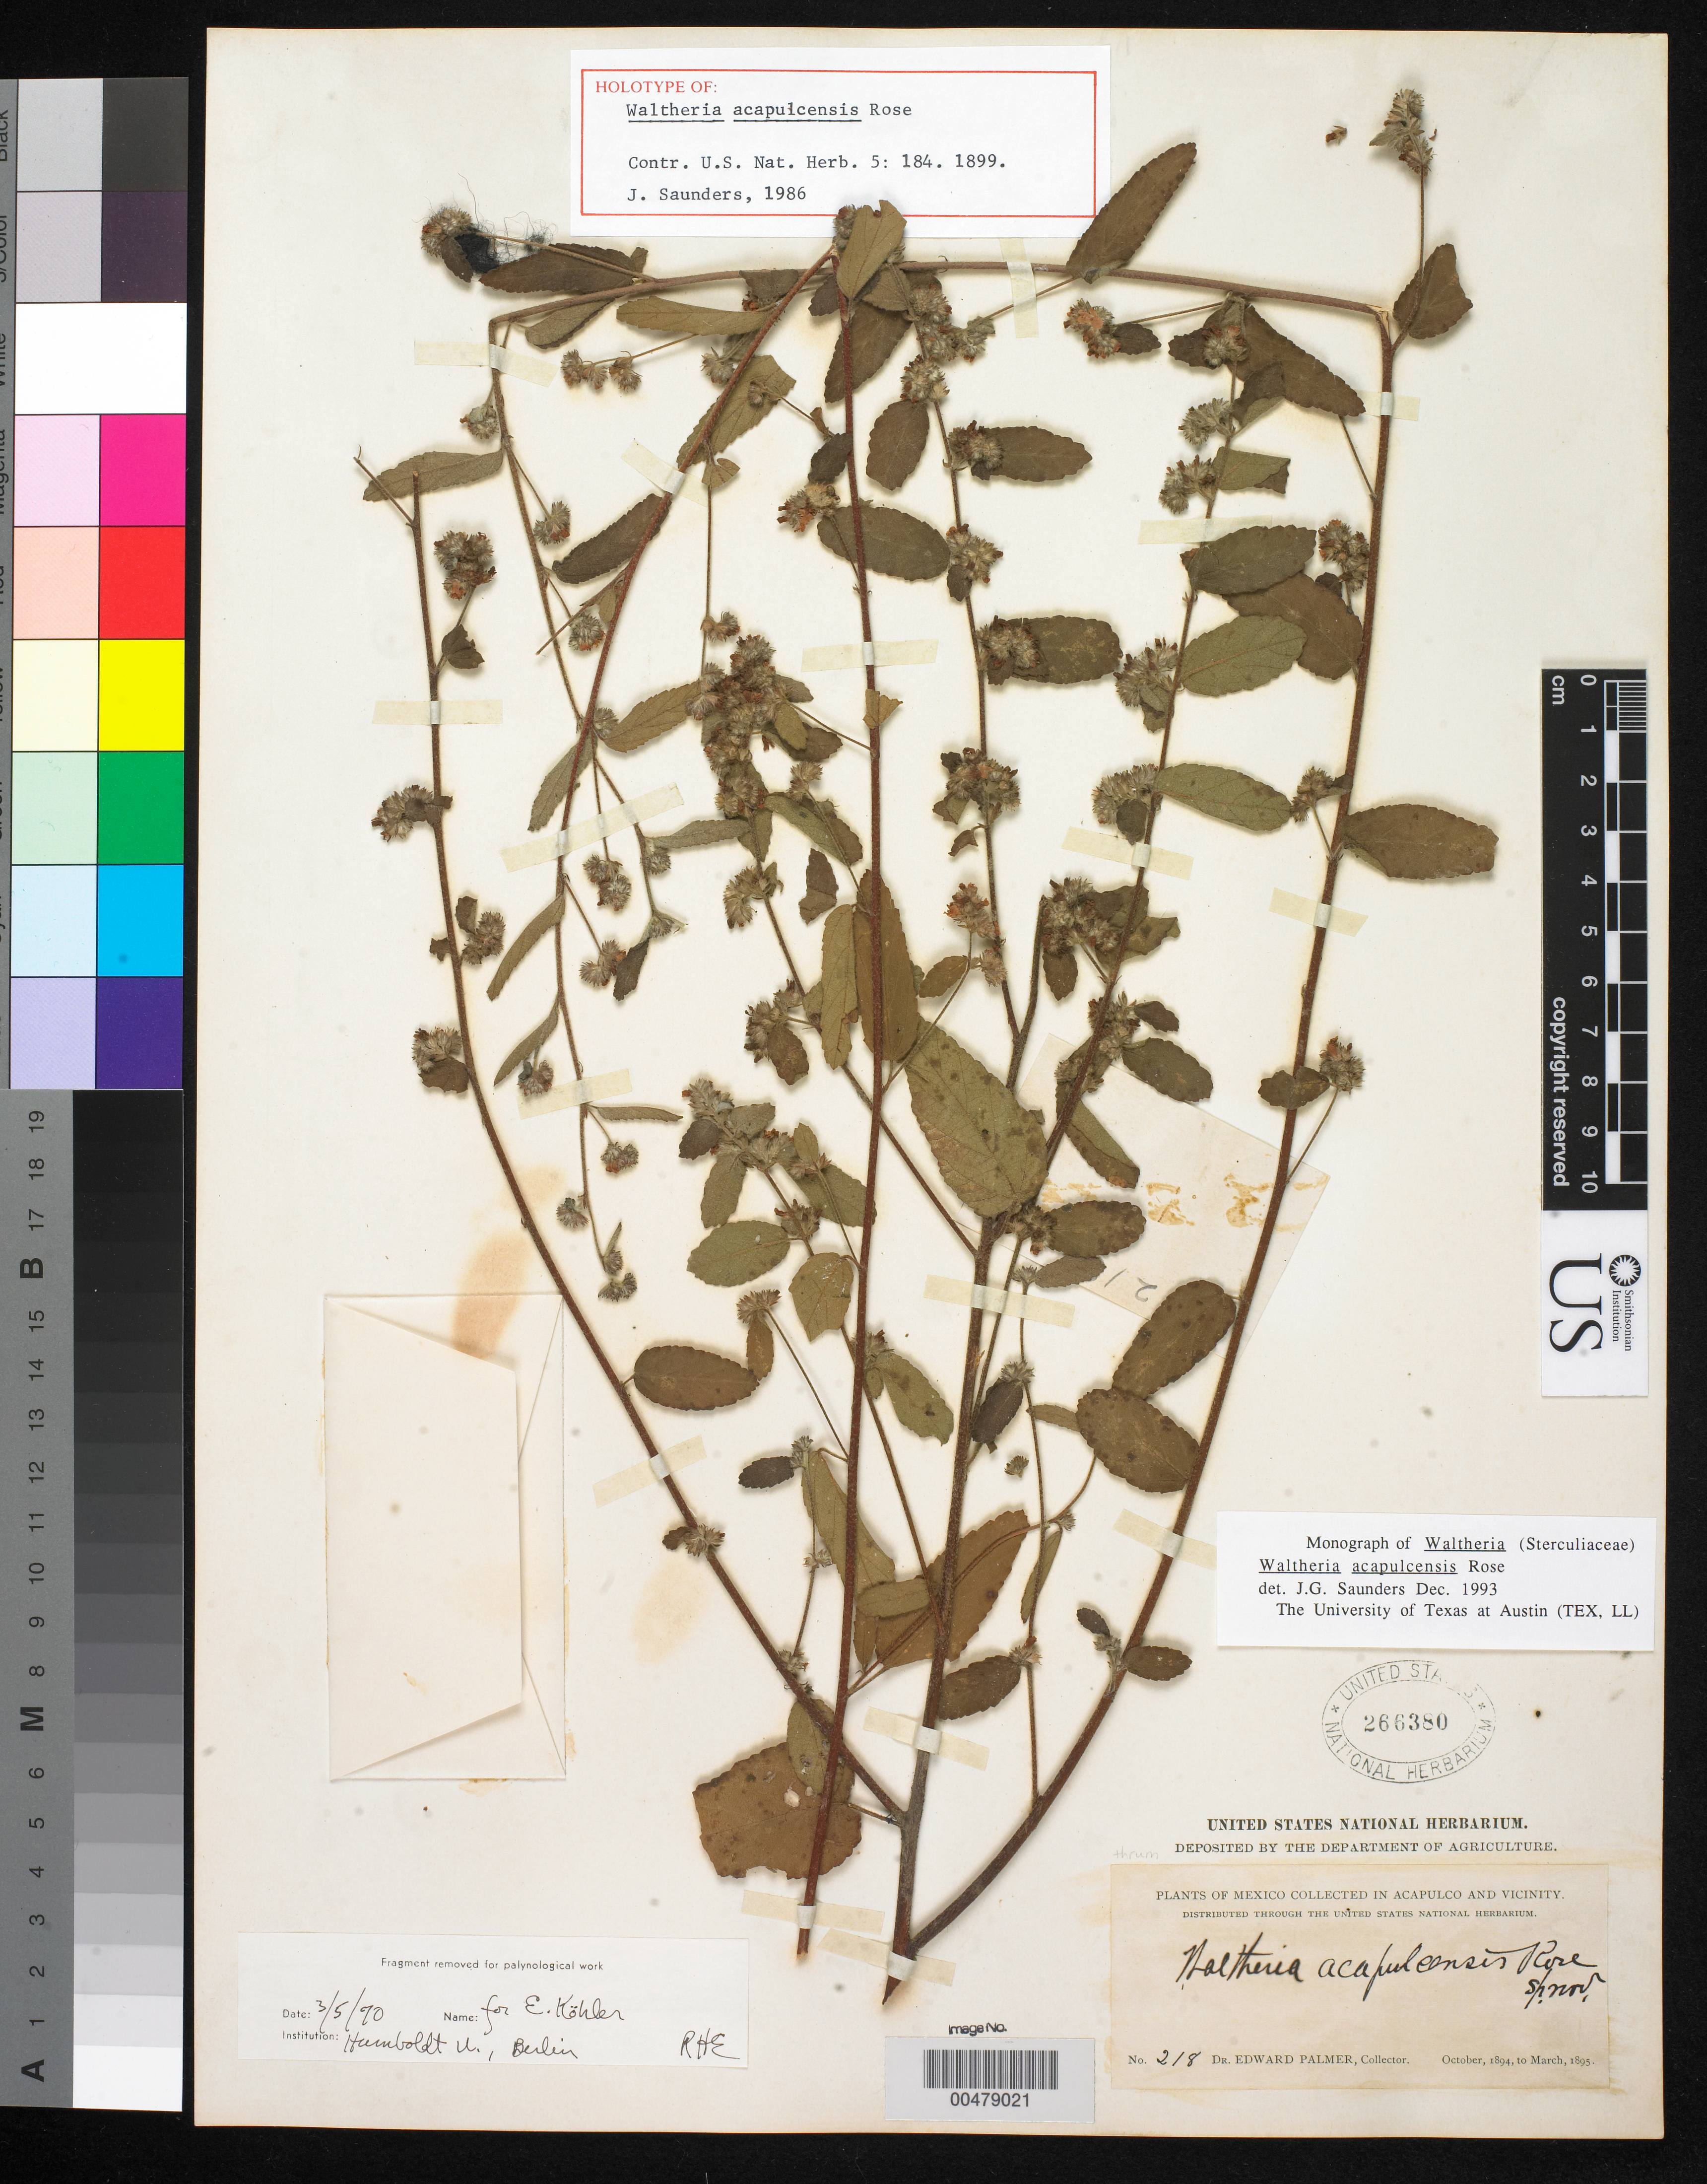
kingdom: Plantae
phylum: Tracheophyta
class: Magnoliopsida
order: Malvales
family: Malvaceae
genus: Waltheria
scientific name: Waltheria acapulcensis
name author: Rose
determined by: Saunders, J. G.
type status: Holotype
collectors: E. Palmer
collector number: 218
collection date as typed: Oct 1894 to -- Mar 1895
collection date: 1894-10/1895-03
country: Mexico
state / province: Guerrero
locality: Acapulco and vicinity.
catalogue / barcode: US 266380